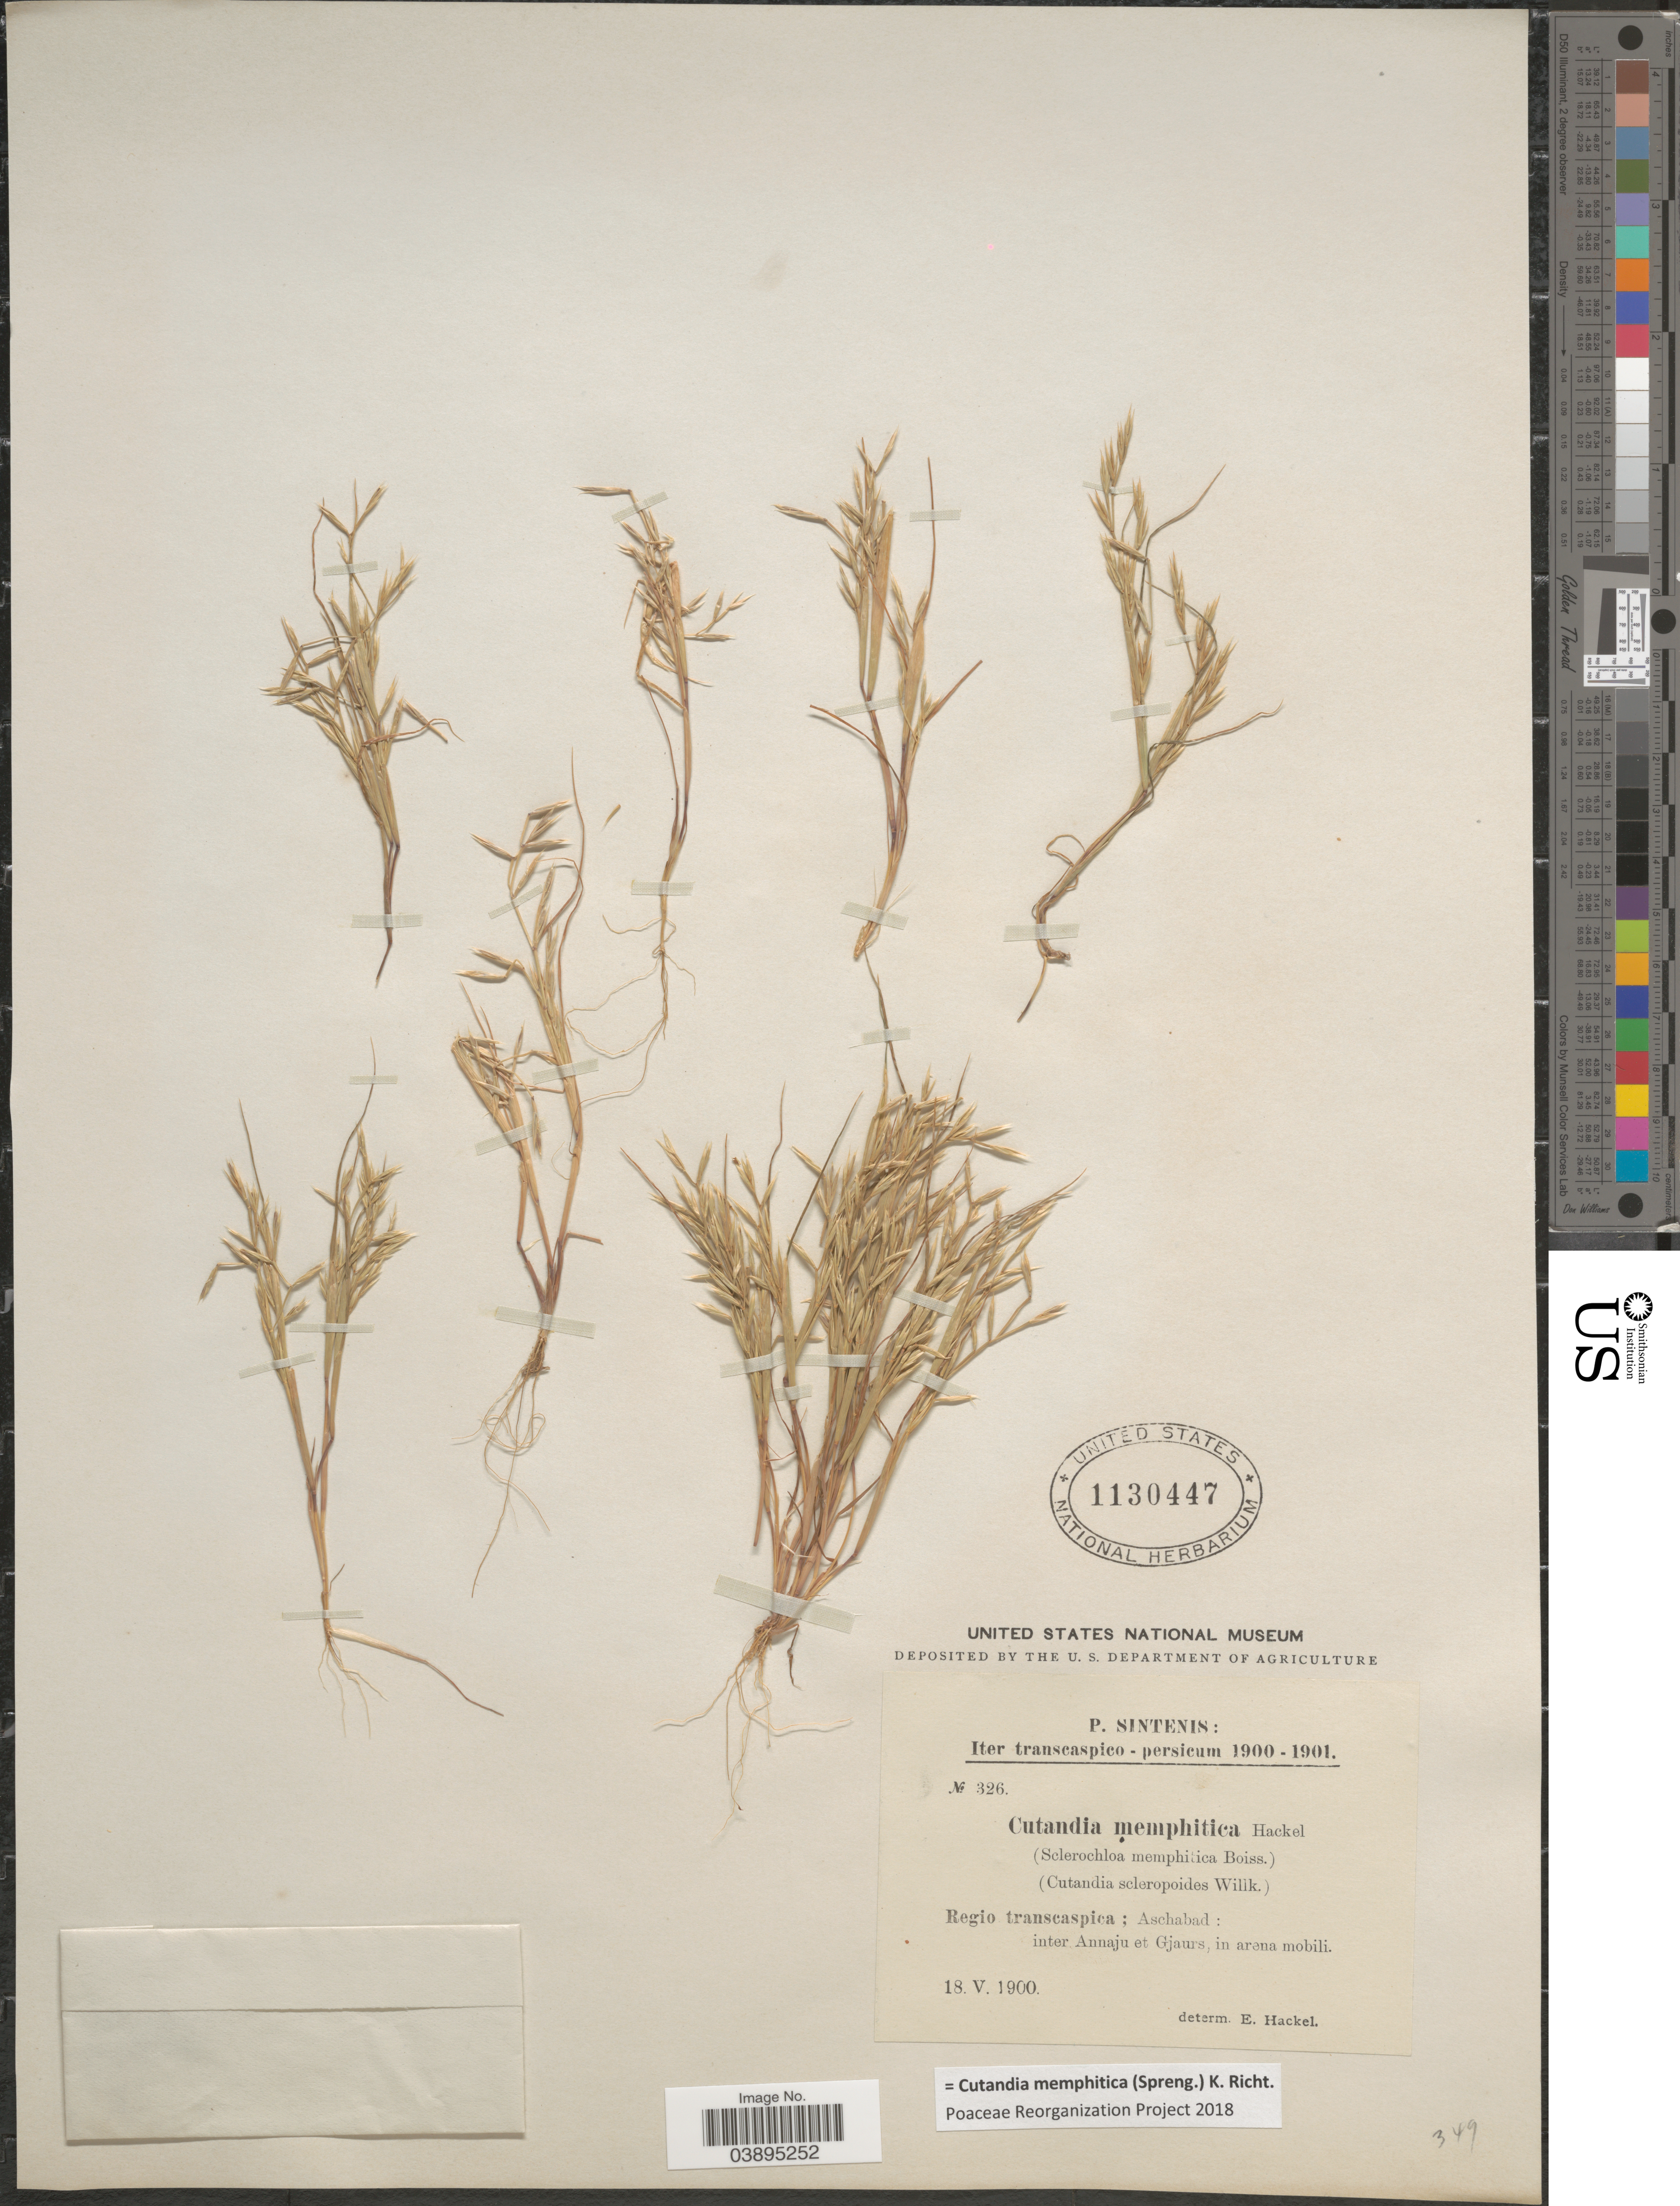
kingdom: Plantae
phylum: Tracheophyta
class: Liliopsida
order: Poales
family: Poaceae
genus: Cutandia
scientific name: Cutandia memphitica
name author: (Spreng.) K. Richt.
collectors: P. Sintenis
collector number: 326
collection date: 1900-05-18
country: Iran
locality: Iter transcaspico - persicum. Regio transcaspica: Aschabad: inter Annaju et Gjaurs, in arena mobili.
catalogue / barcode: US 1130447